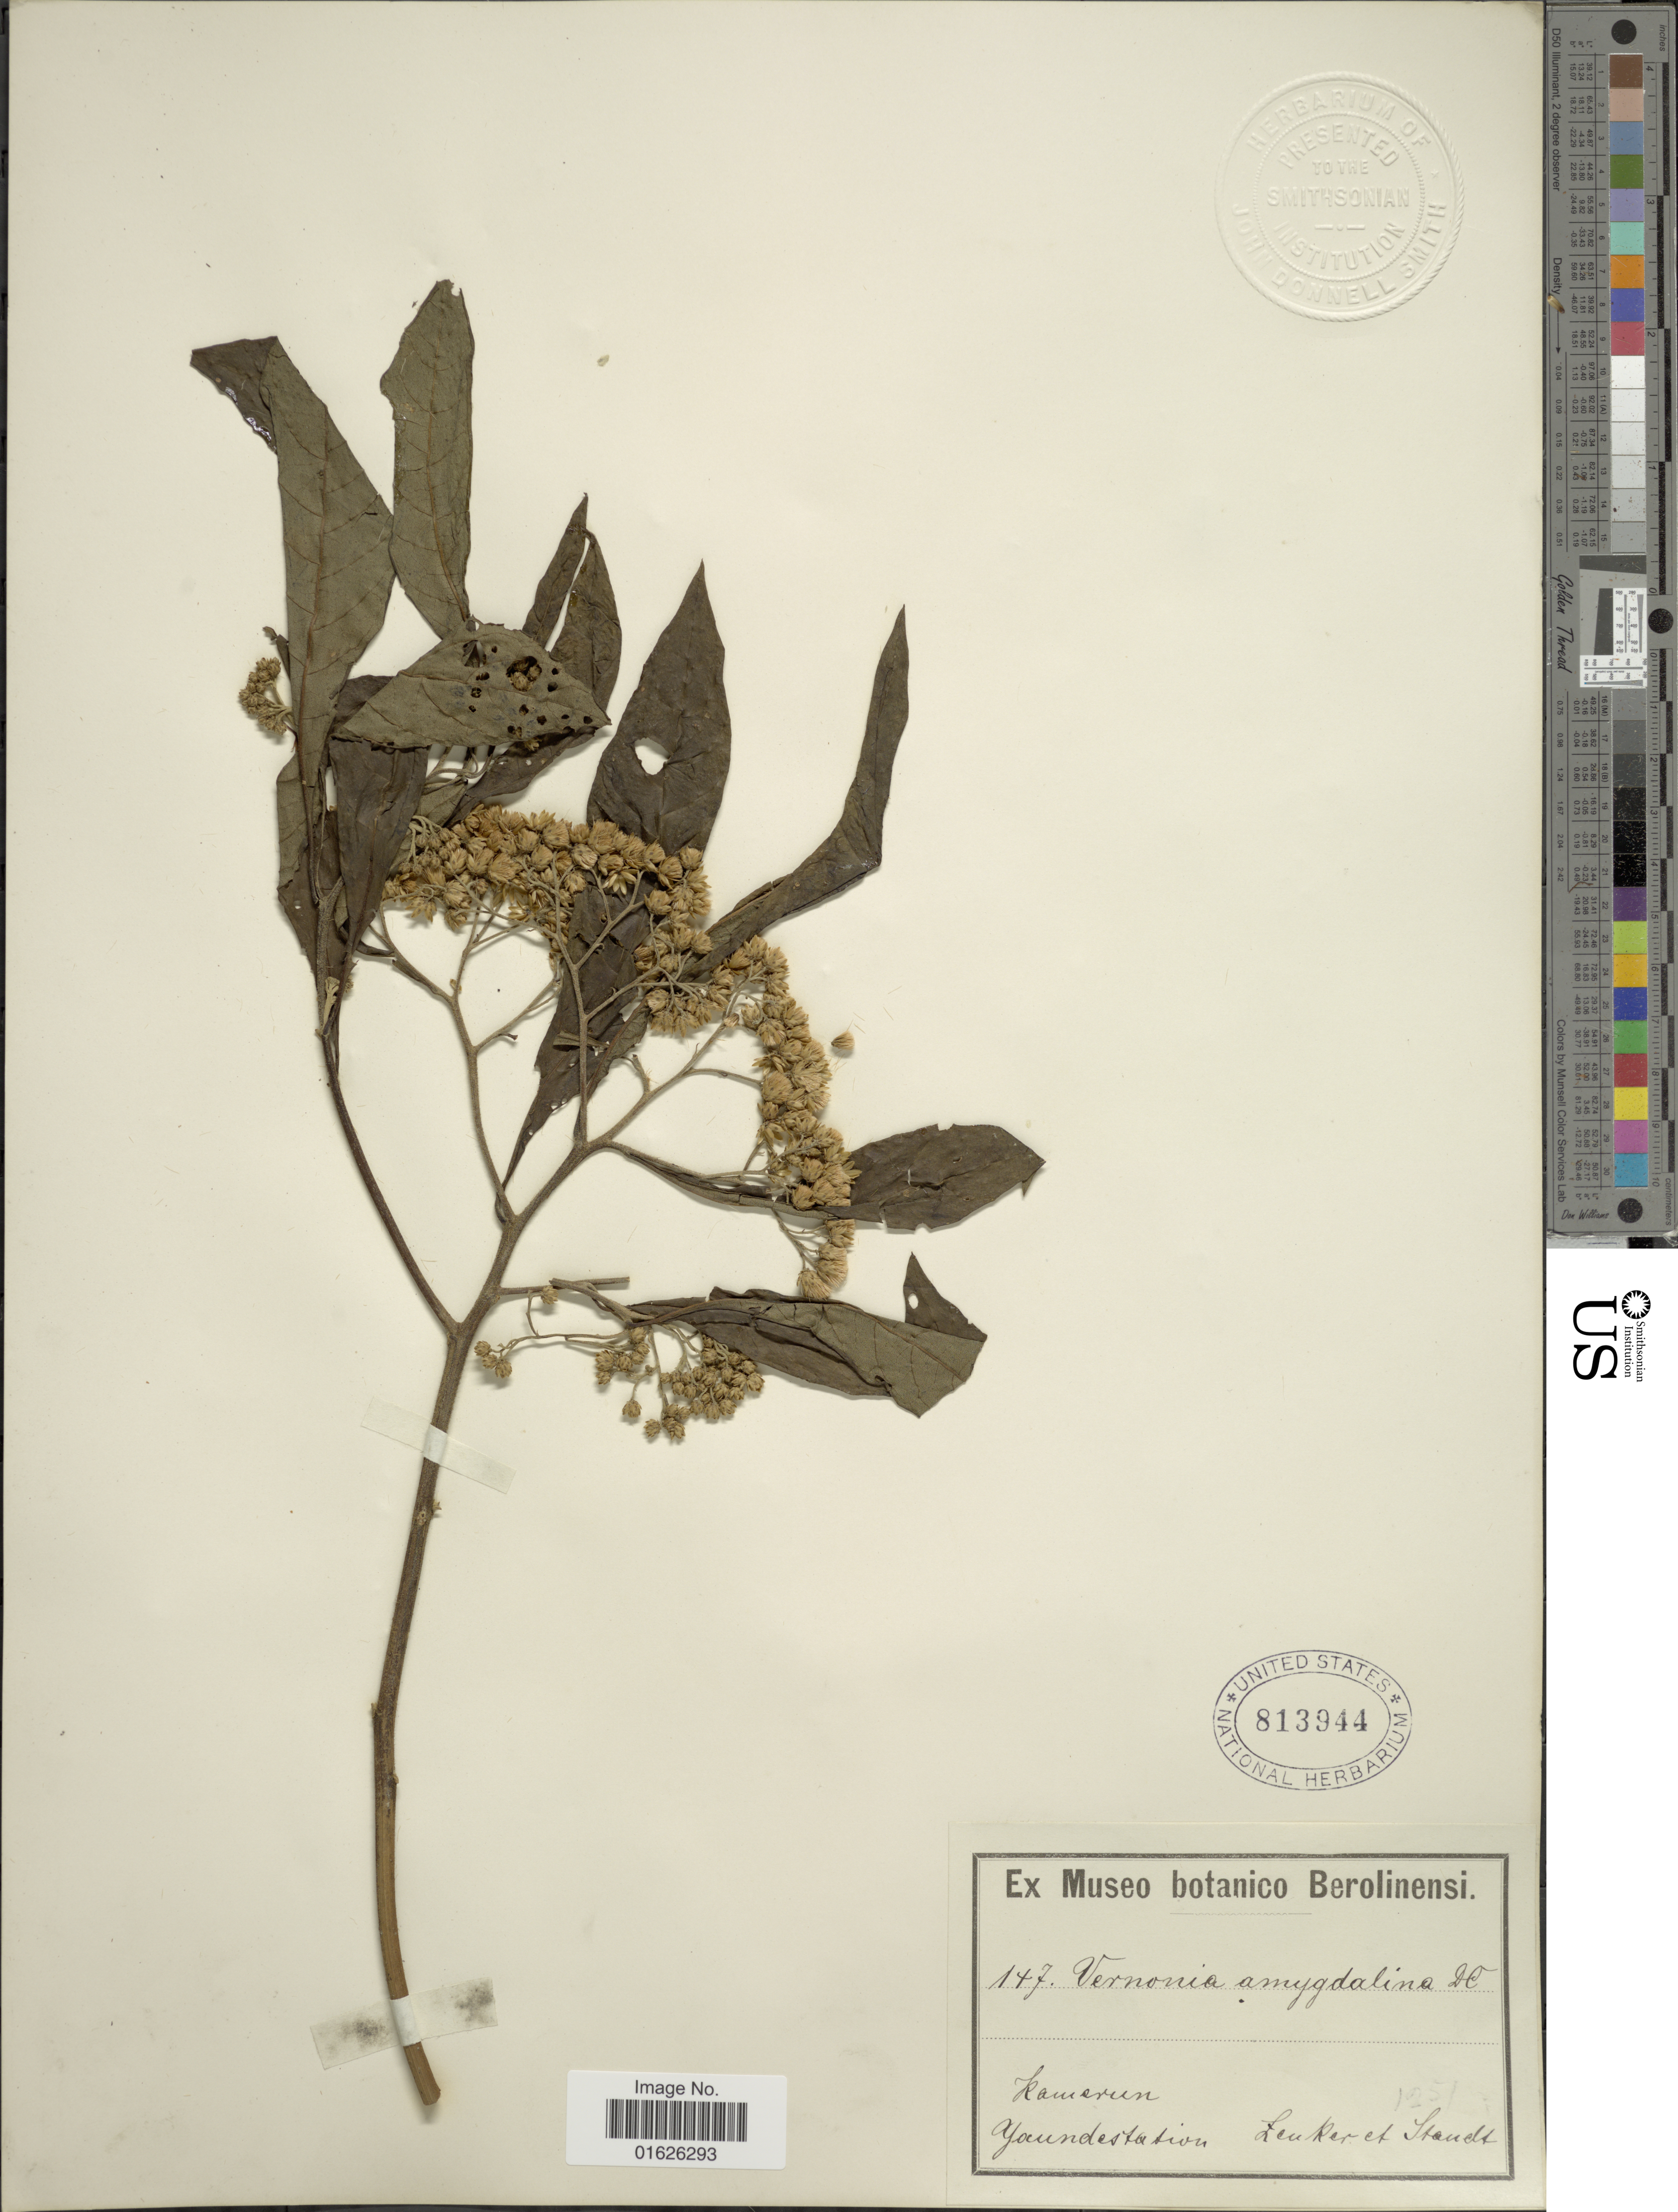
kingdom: Plantae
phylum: Tracheophyta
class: Magnoliopsida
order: Asterales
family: Asteraceae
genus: Gymnanthemum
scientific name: Gymnanthemum amygdalinum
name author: (Delile) Sch. Bip. ex Walp.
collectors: Zenker, -- & -. Staudt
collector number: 147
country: Cameroon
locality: Kamerun youndestation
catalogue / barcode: US 813944